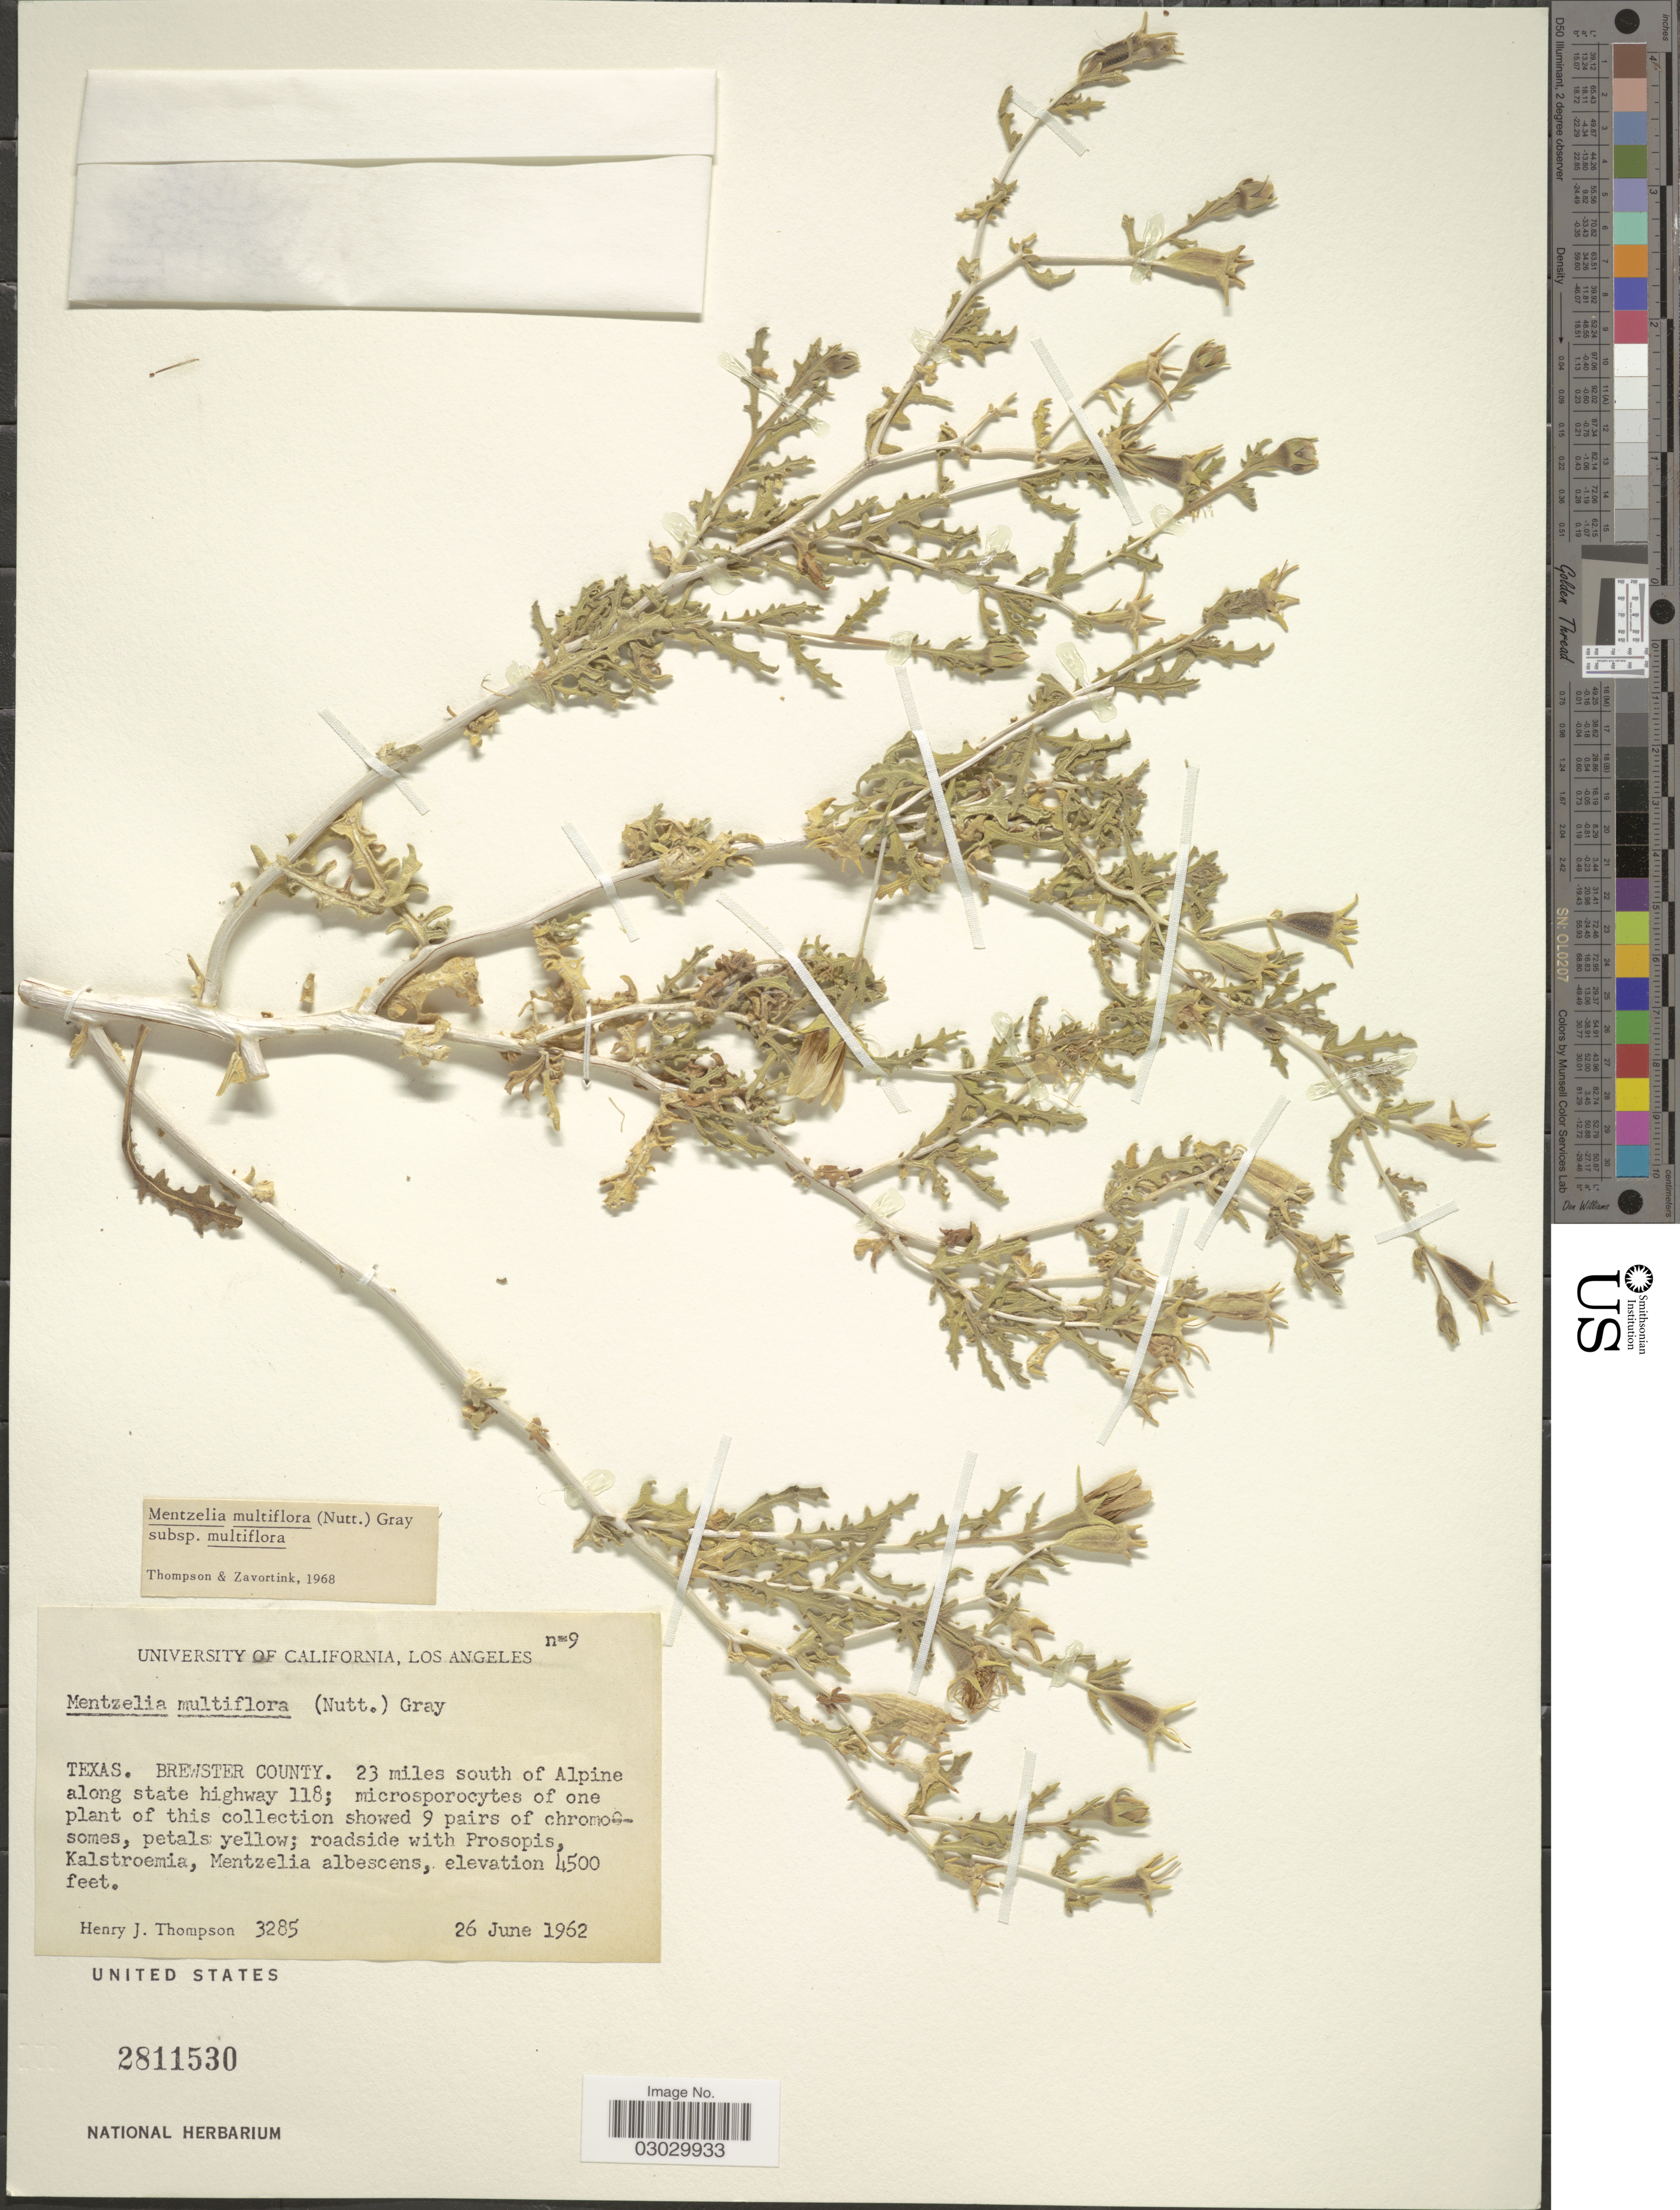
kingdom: Plantae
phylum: Tracheophyta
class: Magnoliopsida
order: Cornales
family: Loasaceae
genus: Mentzelia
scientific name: Mentzelia multiflora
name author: (Nutt.) A. Gray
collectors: H. J. Thompson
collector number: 3285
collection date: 1962-06-26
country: United States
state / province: Texas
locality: Brewster County. 23 miles south of Alpine along state highway 118.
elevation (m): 1372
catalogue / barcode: US 2811530